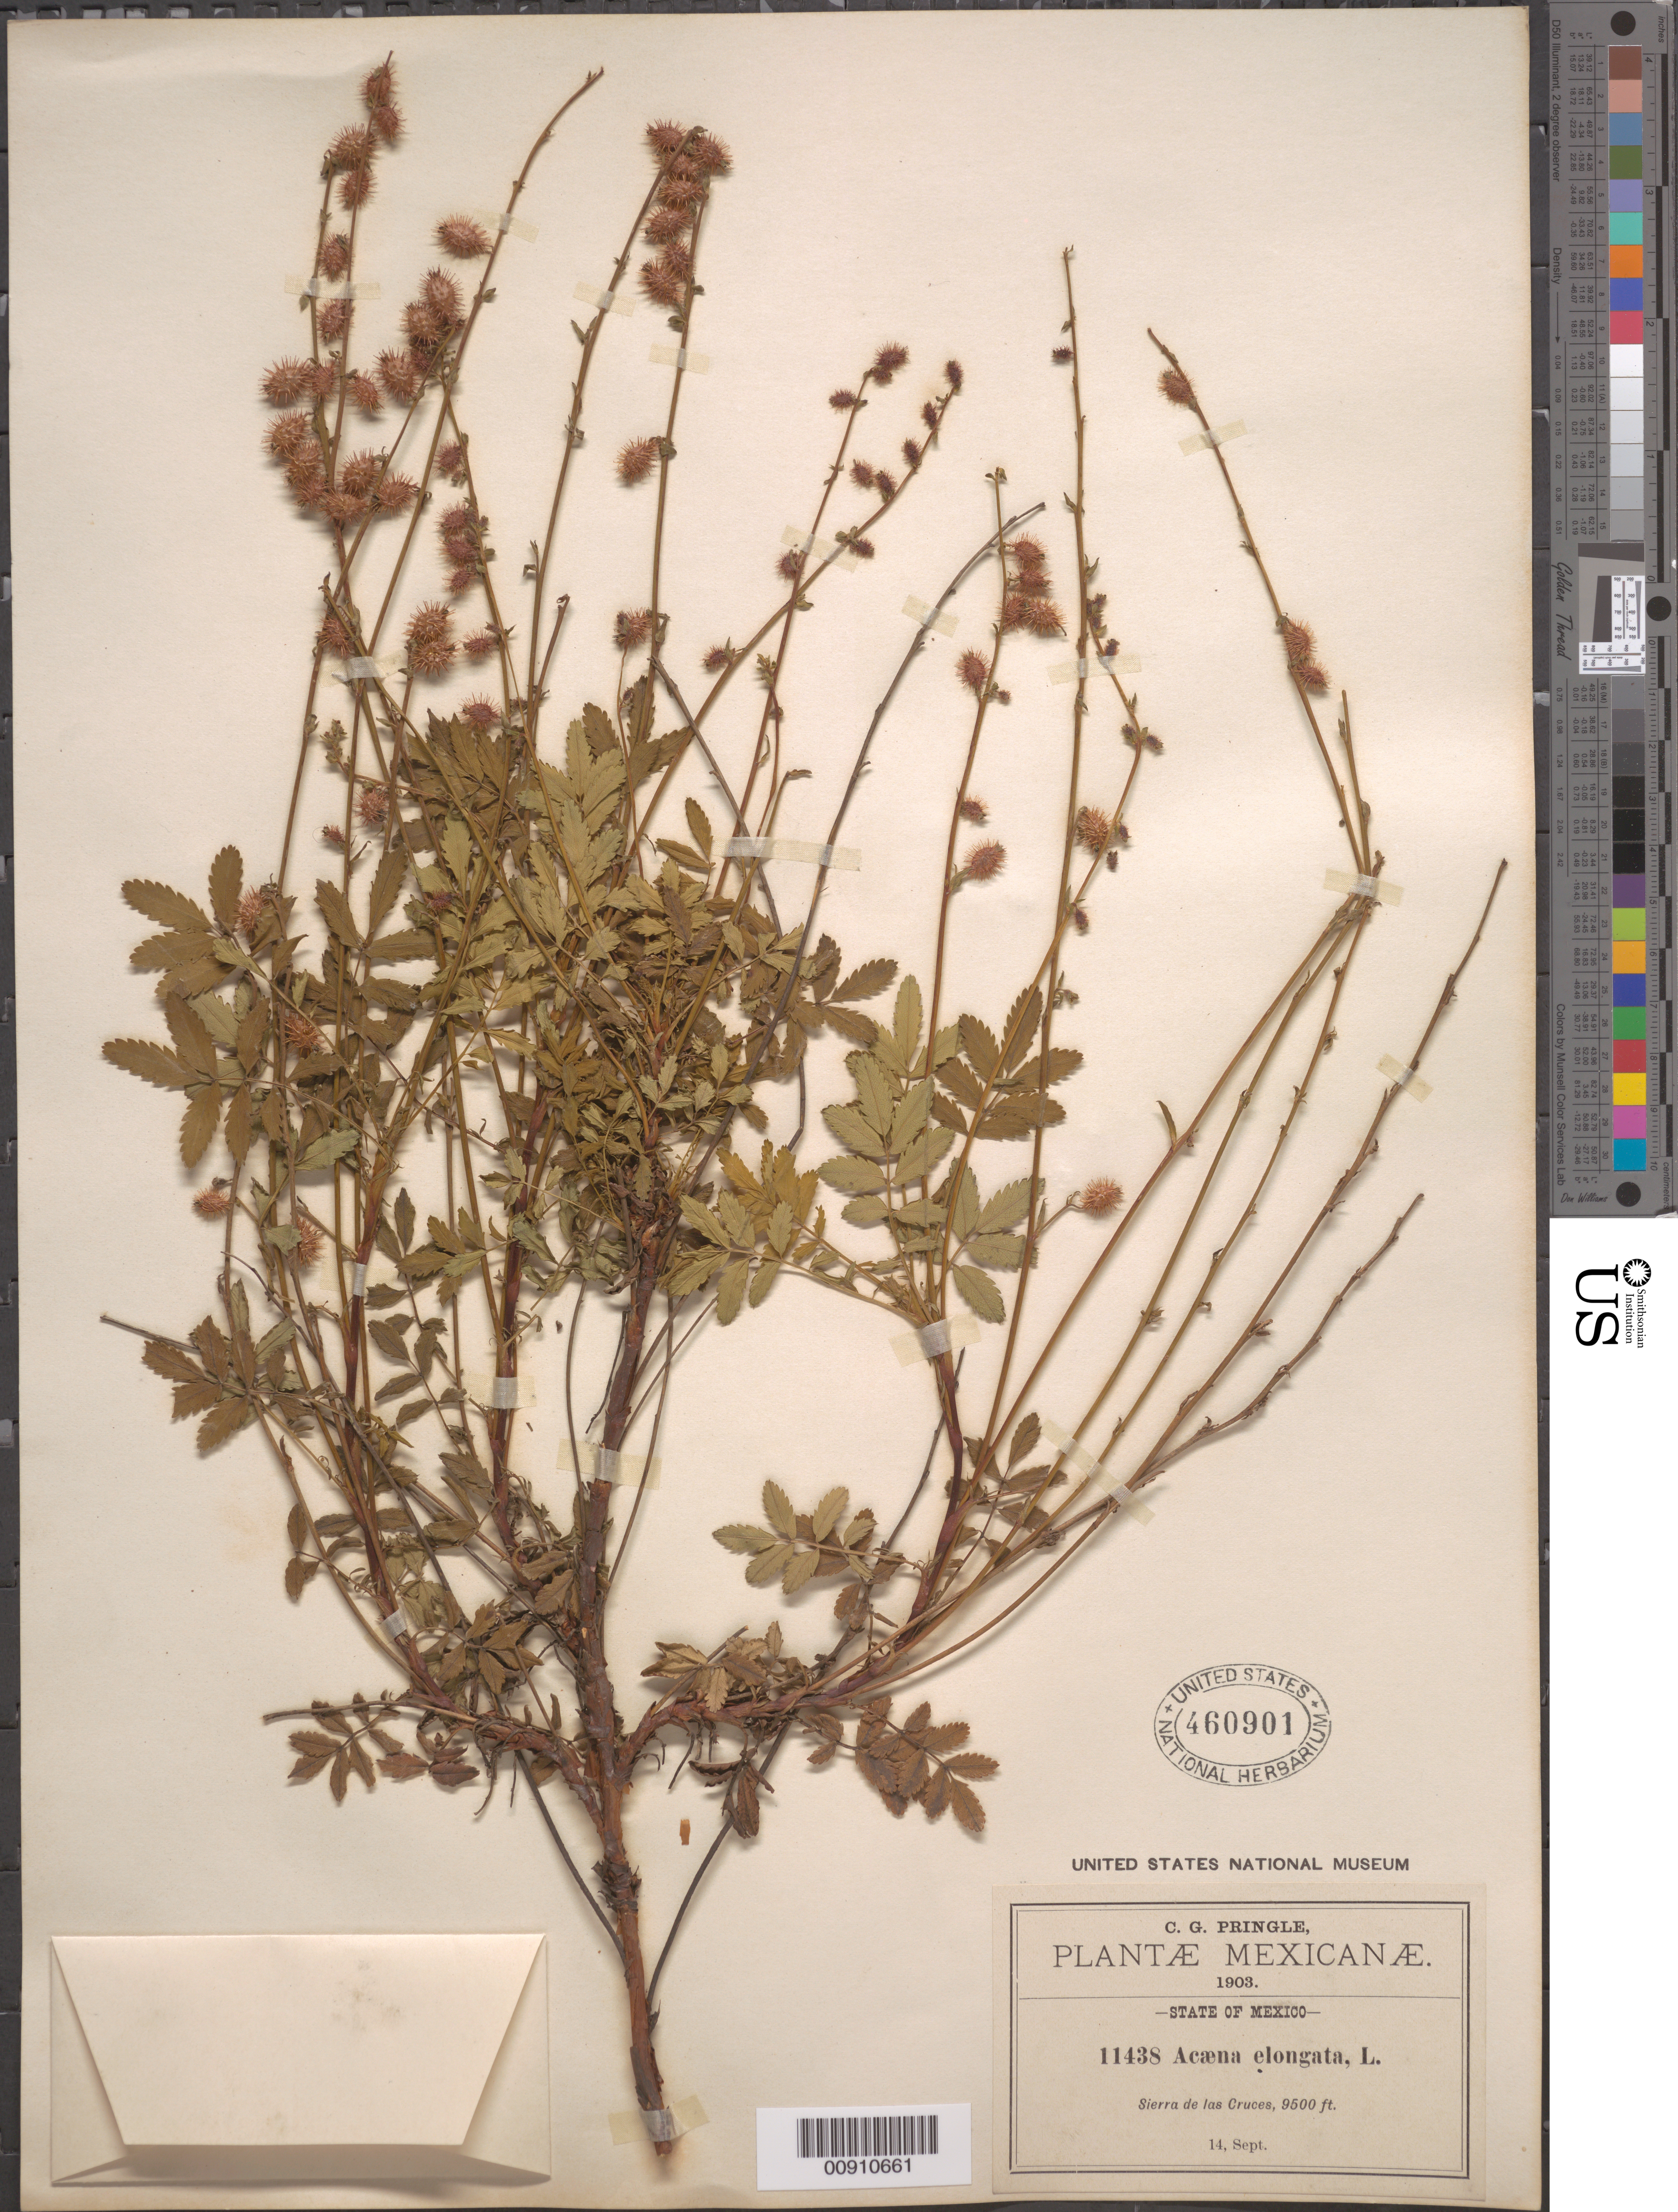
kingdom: Plantae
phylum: Tracheophyta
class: Magnoliopsida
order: Rosales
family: Rosaceae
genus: Acaena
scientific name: Acaena elongata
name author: L.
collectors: C. G. Pringle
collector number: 11438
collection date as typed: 14 Sep 1903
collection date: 1903-09-14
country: Mexico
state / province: México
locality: Sierra de las Cruces, State of Mexico.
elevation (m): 2896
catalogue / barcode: US 460901